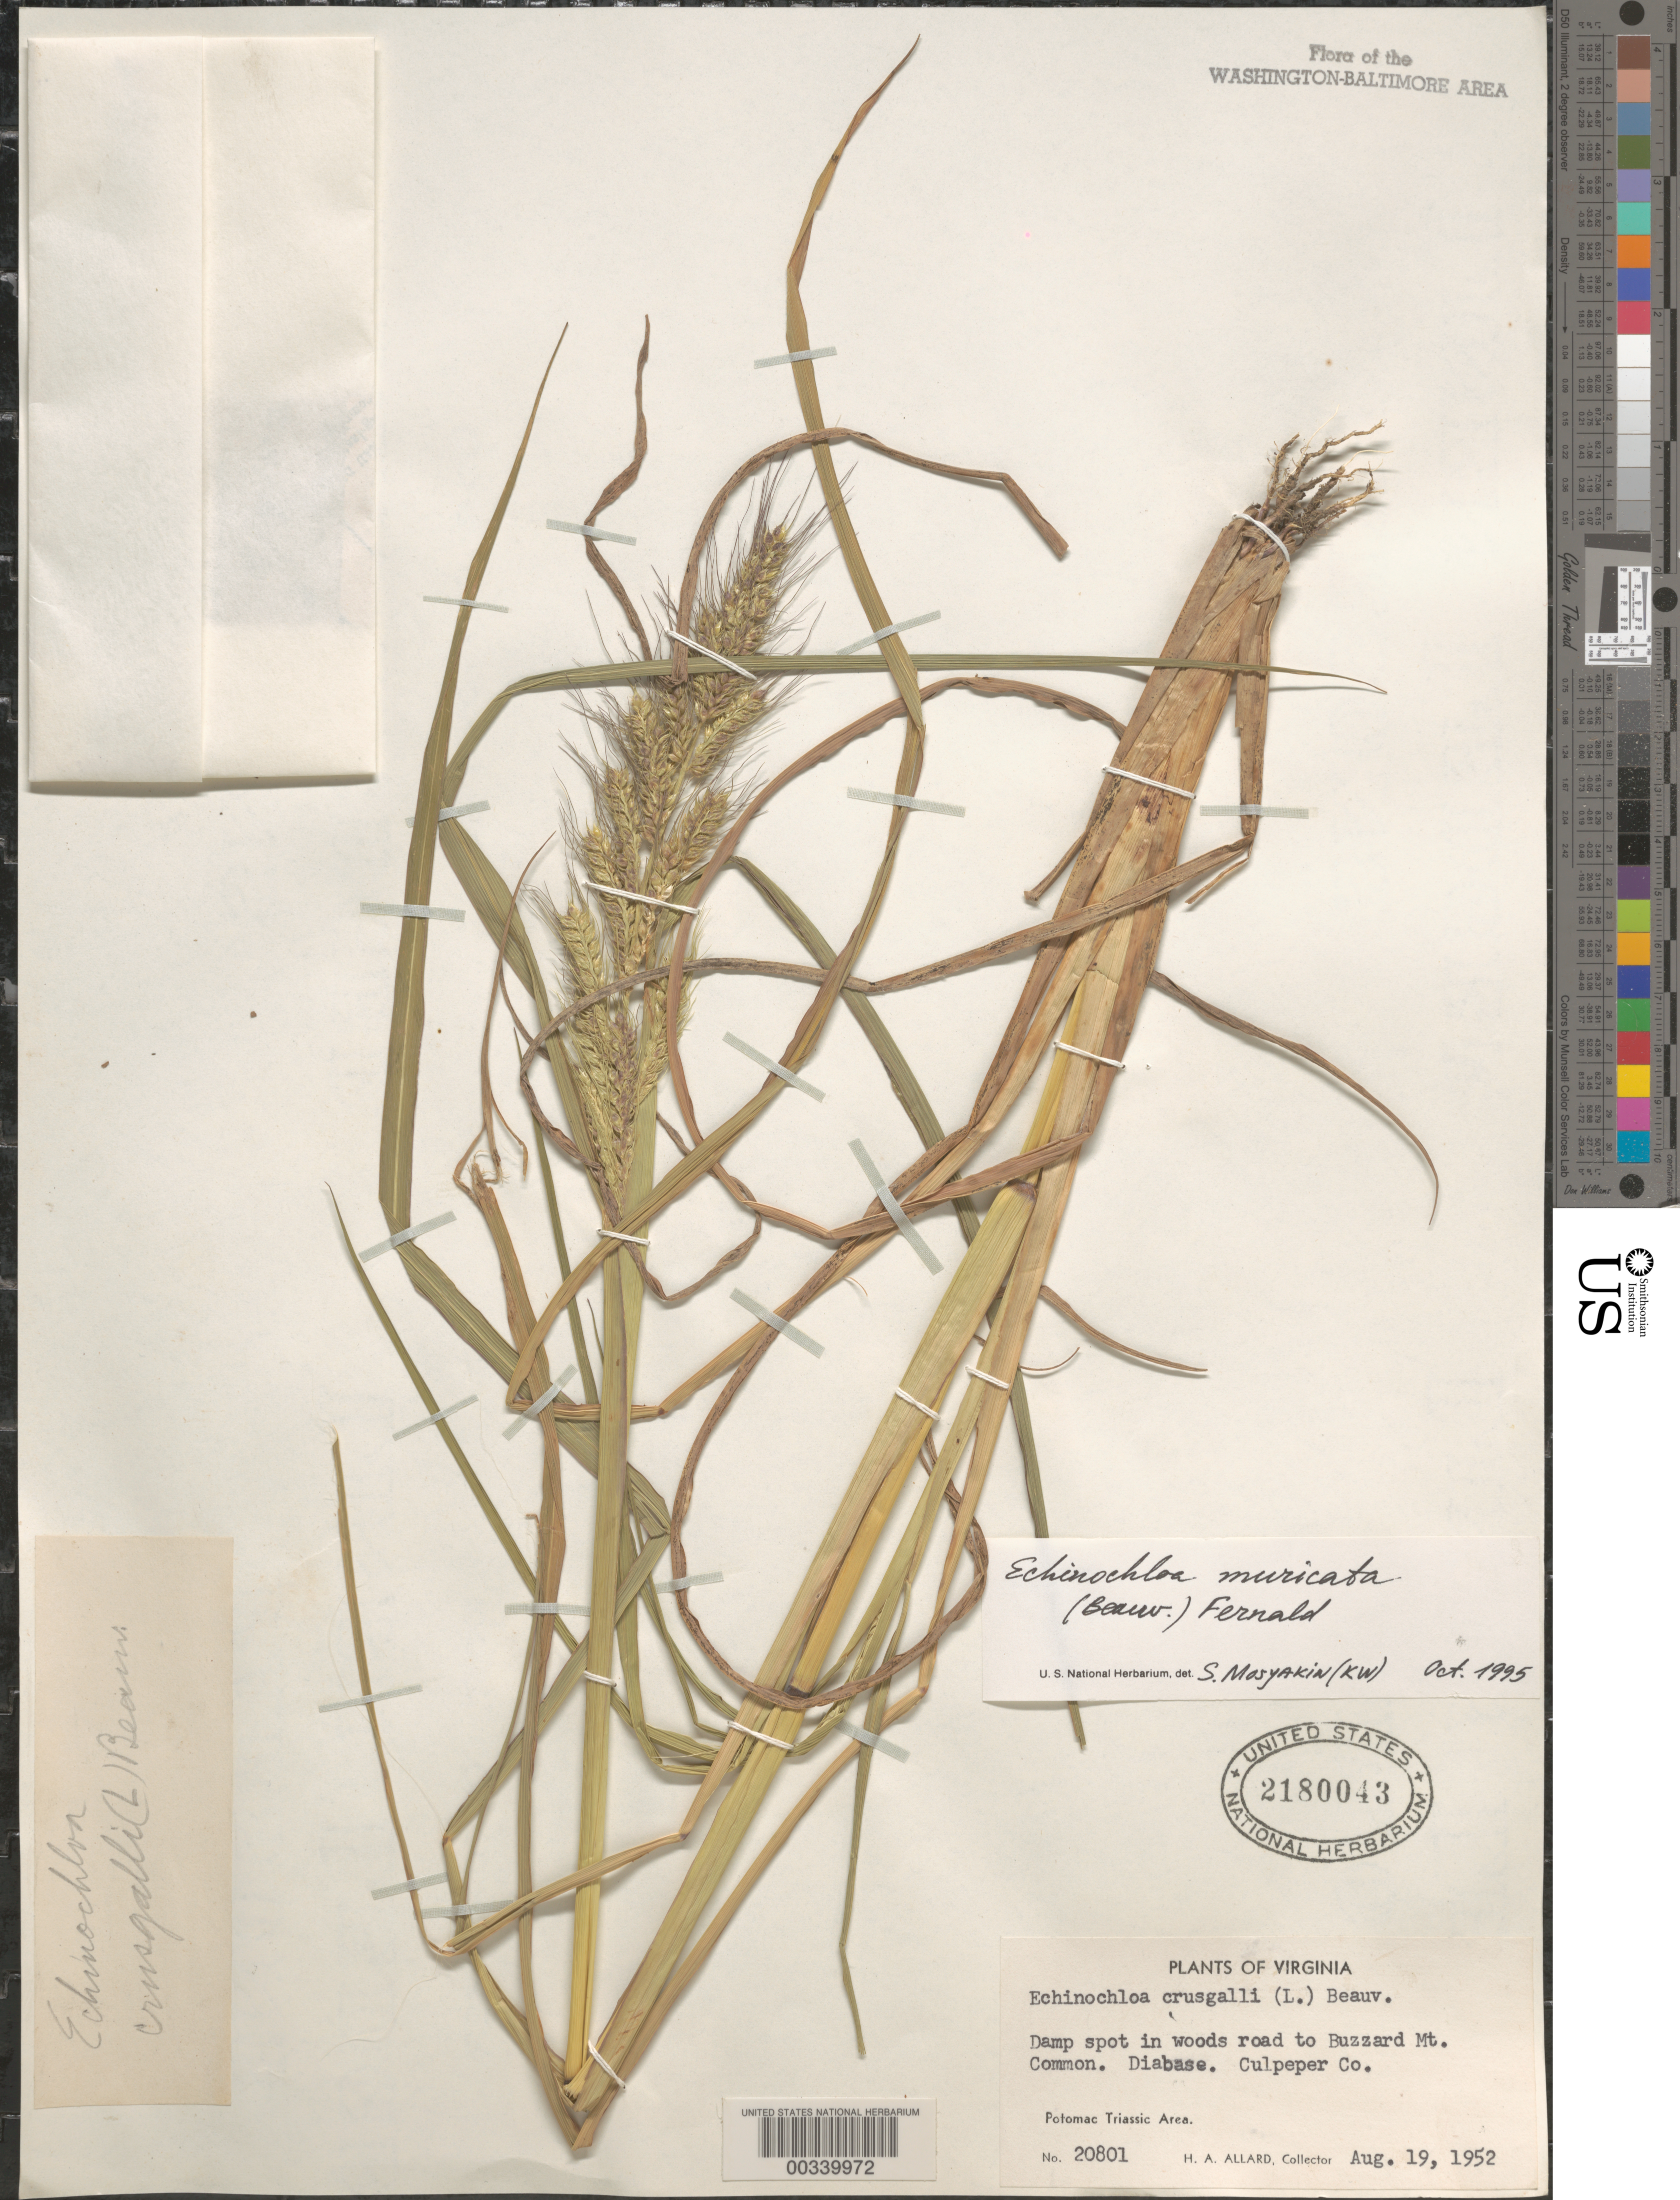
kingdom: Plantae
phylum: Tracheophyta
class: Liliopsida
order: Poales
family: Poaceae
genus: Echinochloa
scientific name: Echinochloa muricata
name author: (P. Beauv.) Fernald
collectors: H. A. Allard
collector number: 20801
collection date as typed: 19 Aug 1952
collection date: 1952-08-19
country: United States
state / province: Virginia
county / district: Culpeper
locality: Buzzard Mountain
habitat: Damp spot in woods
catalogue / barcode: US 2180043